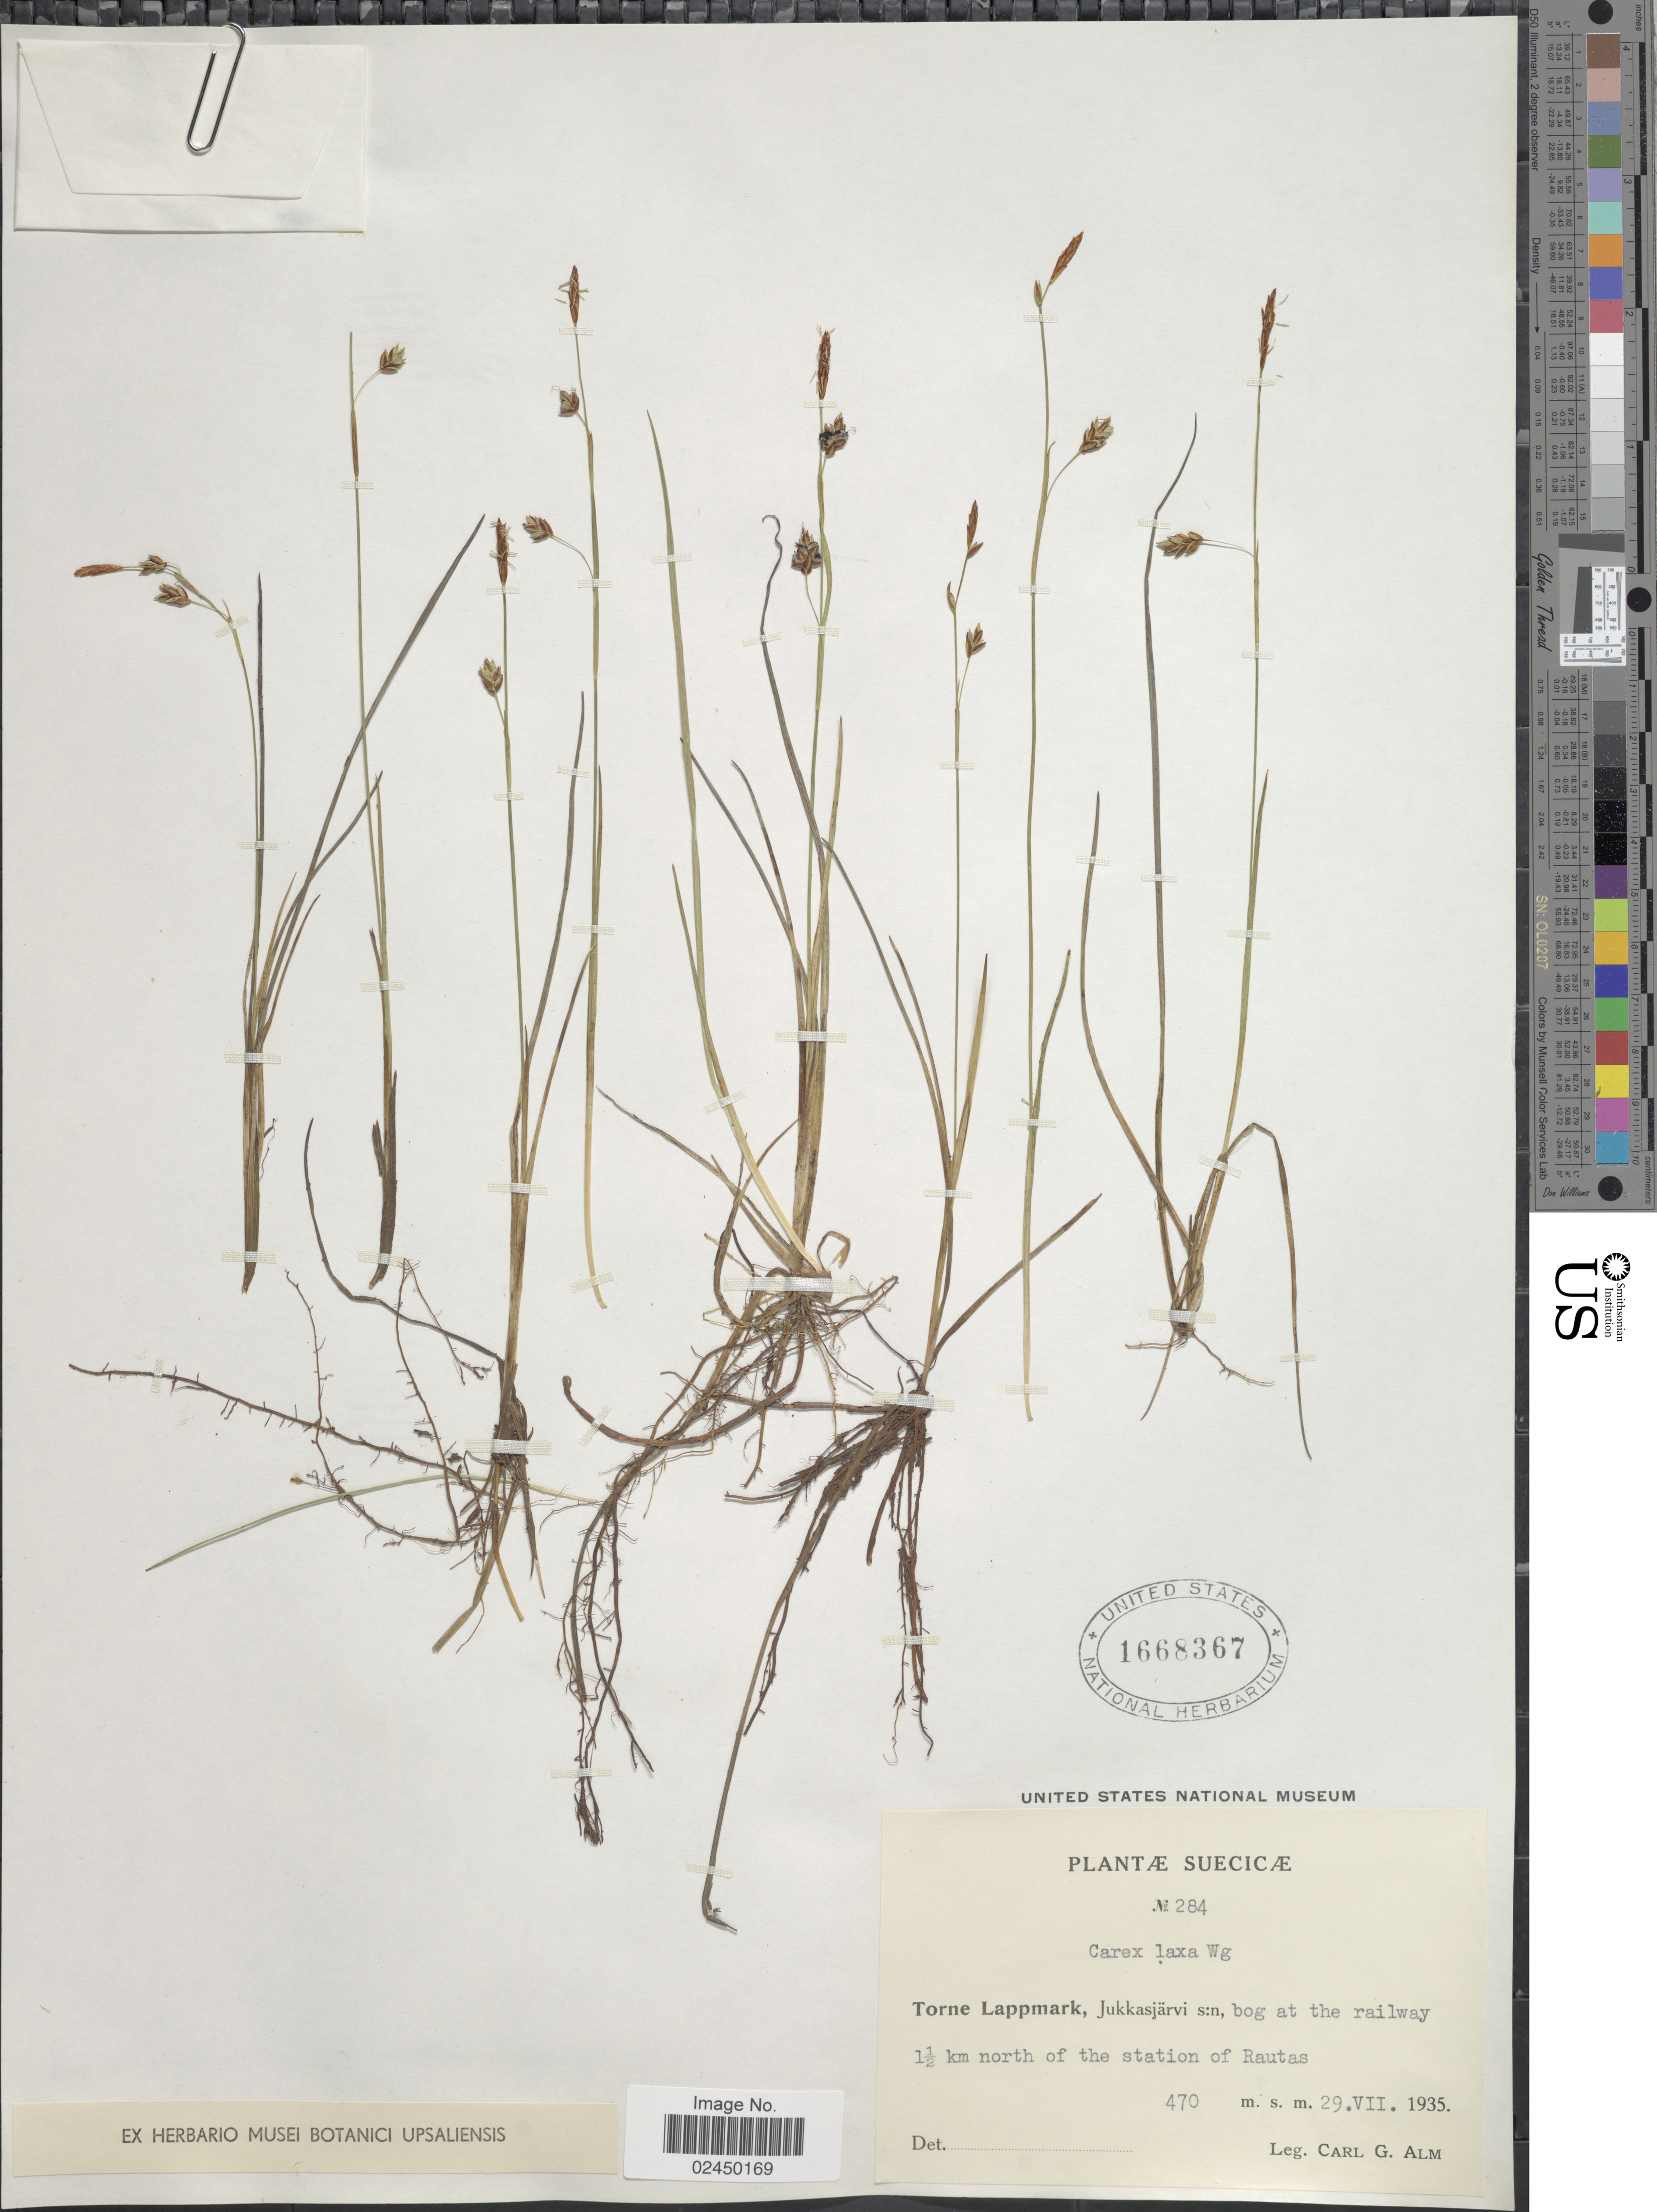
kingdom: Plantae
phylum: Tracheophyta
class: Liliopsida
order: Poales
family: Cyperaceae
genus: Carex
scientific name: Carex laxa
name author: Wahlenb.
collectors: C. G. Alm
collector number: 284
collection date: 1935-07-29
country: Sweden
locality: Suecicæ, Torne Lappmark, Jukkajärvi s:n, bog at the railway 1½ km north of the station of Rautas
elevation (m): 470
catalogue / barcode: US 1668367